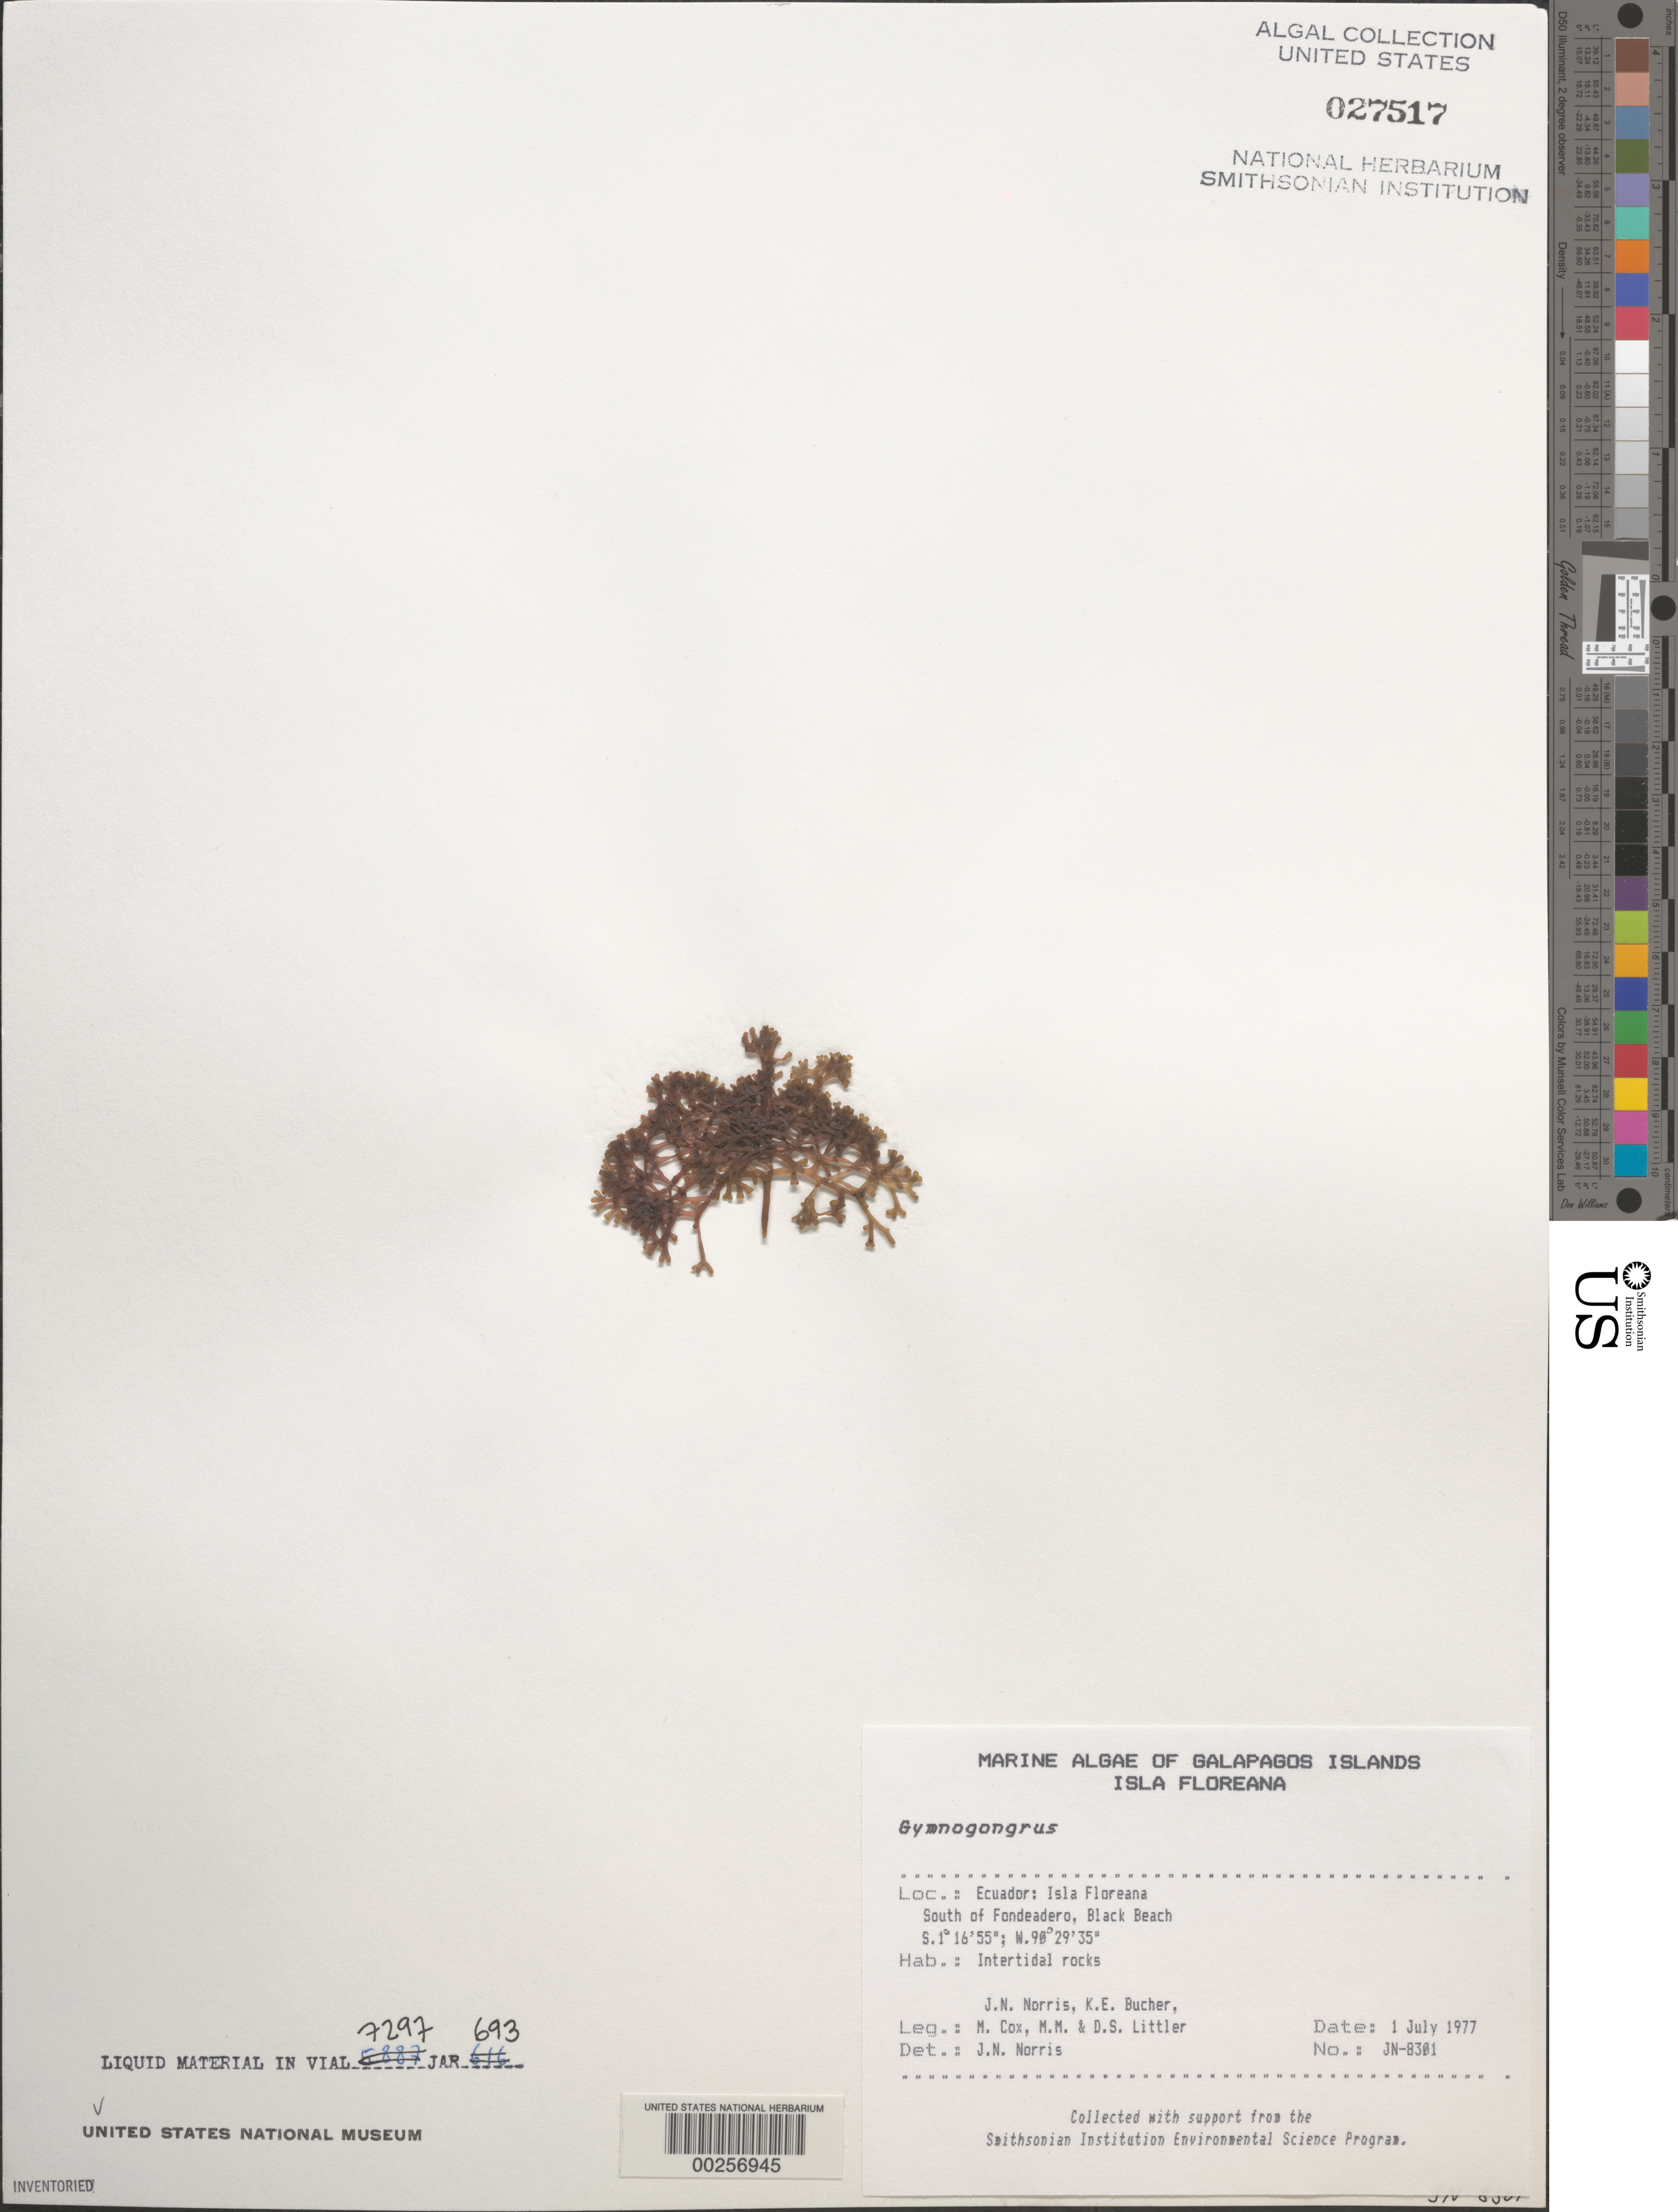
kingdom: Plantae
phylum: Rhodophyta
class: Florideophyceae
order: Gigartinales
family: Phyllophoraceae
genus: Gymnogongrus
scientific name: Gymnogongrus sp.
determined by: Norris, James N.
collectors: J. N. Norris, K. E. Bucher, M. Cox, M. M. Littler & D. S. Littler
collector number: JN-8301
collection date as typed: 01 Jul 1977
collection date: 1977-07-01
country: Ecuador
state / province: Colón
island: Floreana [Charles, Santa Maria]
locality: Black Beach south of Fondeadero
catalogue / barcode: US 27517